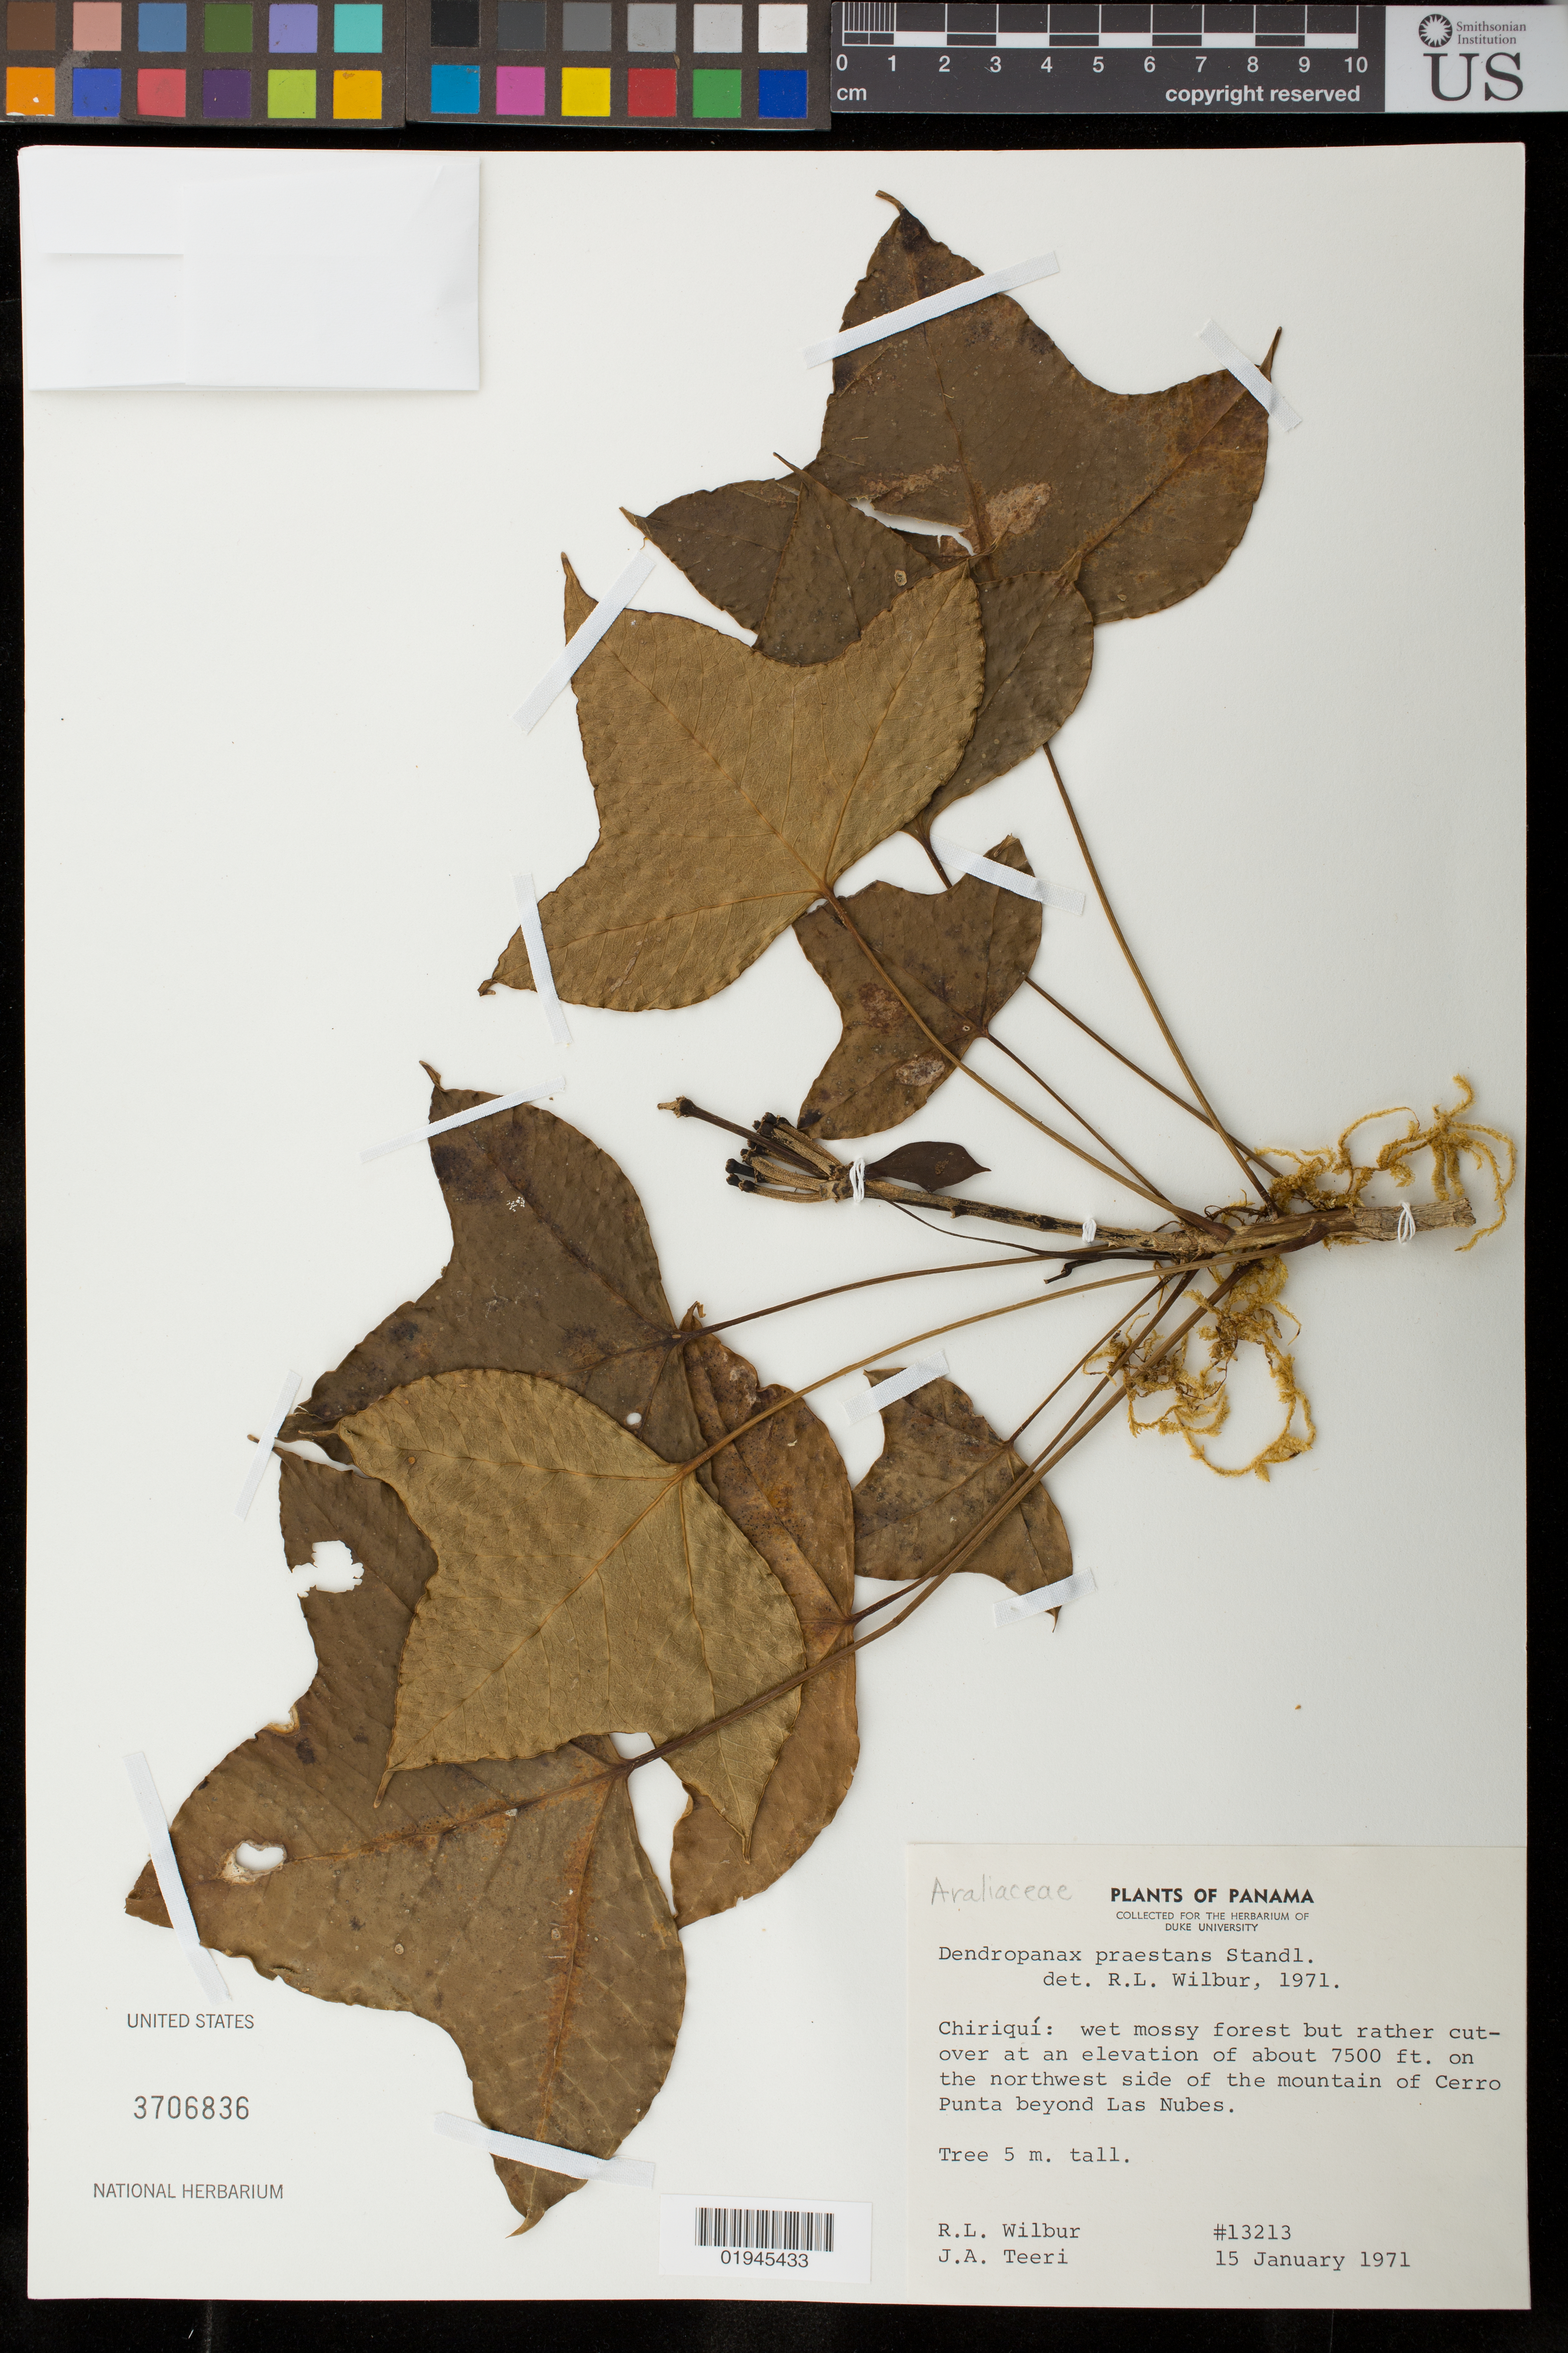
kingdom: Plantae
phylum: Tracheophyta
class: Magnoliopsida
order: Apiales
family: Araliaceae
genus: Dendropanax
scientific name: Dendropanax praestans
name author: Standl.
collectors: R. L. Wilbur & J. Teeri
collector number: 13213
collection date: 1971-01-15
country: Panama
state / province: Chiriqui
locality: On the northwest side of the mountain of Cerro Punta beyond Las Nubes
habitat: wet mossy forest but rather cut over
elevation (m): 2286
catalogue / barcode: US 3706836